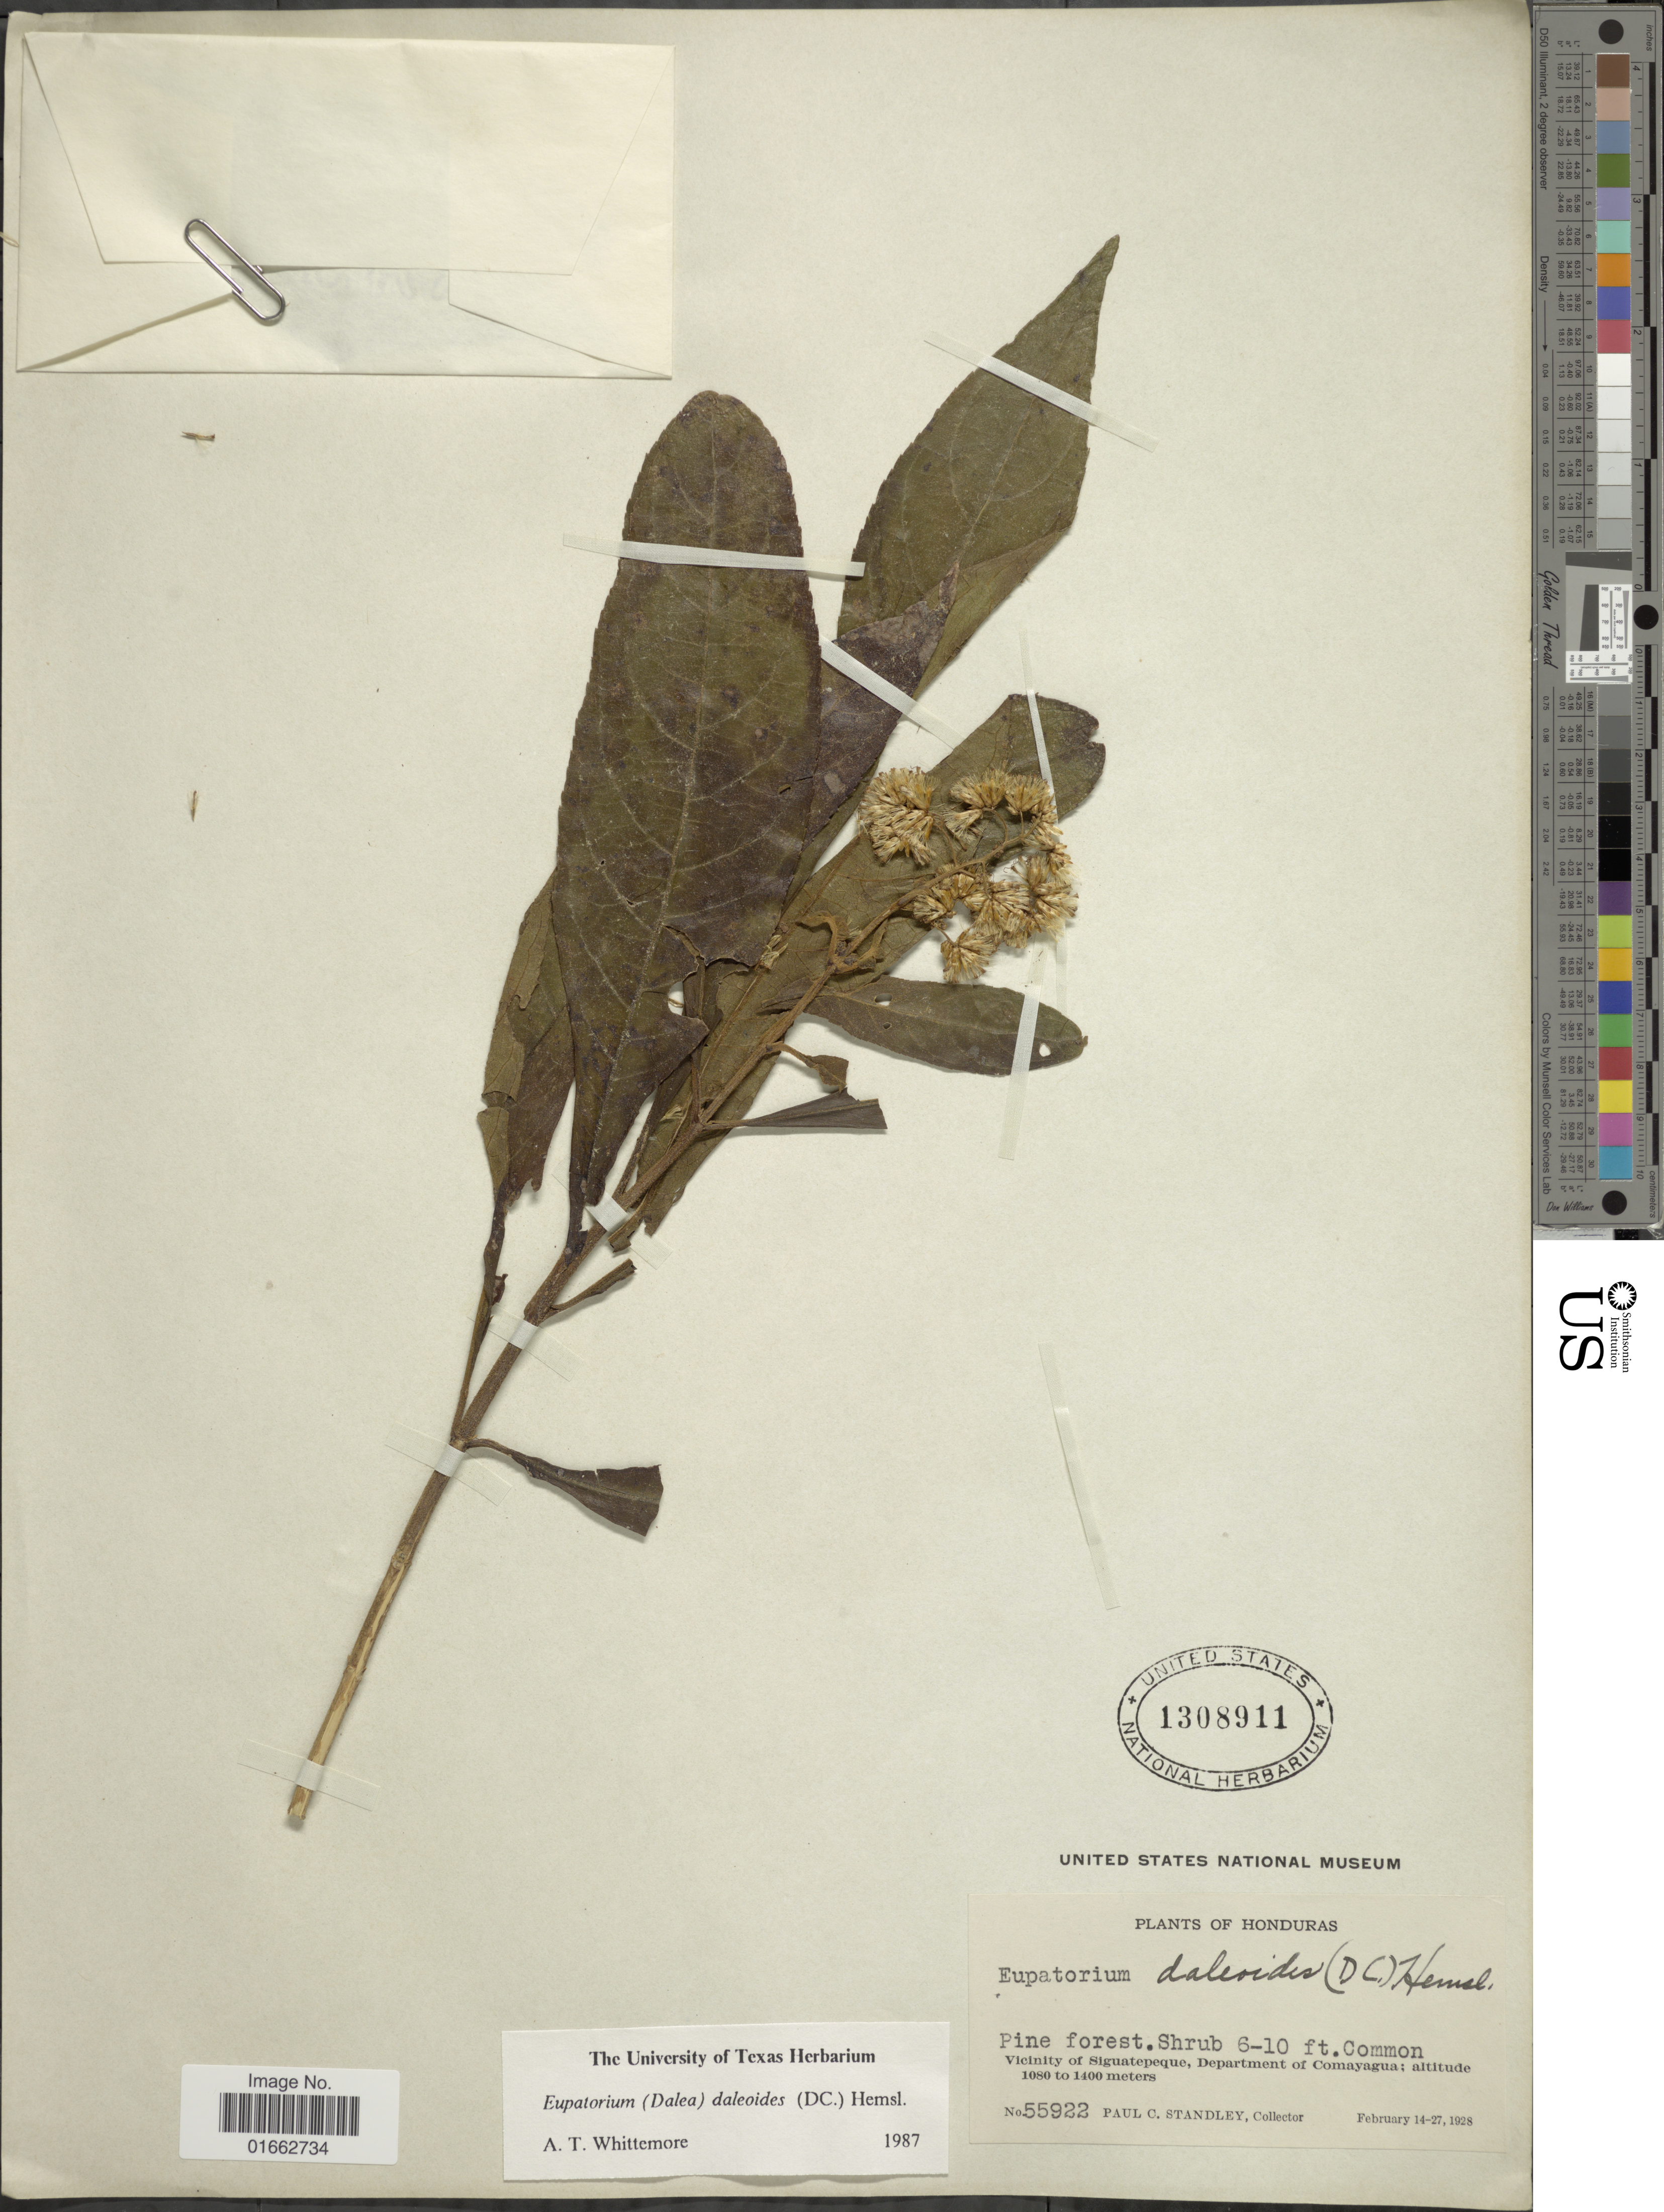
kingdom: Plantae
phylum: Tracheophyta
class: Magnoliopsida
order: Asterales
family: Asteraceae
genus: Critonia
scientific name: Critonia daleoides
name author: DC.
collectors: P. C. Standley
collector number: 55922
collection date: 1928-02-14/1928-02-27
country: Honduras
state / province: Comayagua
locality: Vicinity of Siguaetepeque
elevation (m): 1080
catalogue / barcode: US 1308911